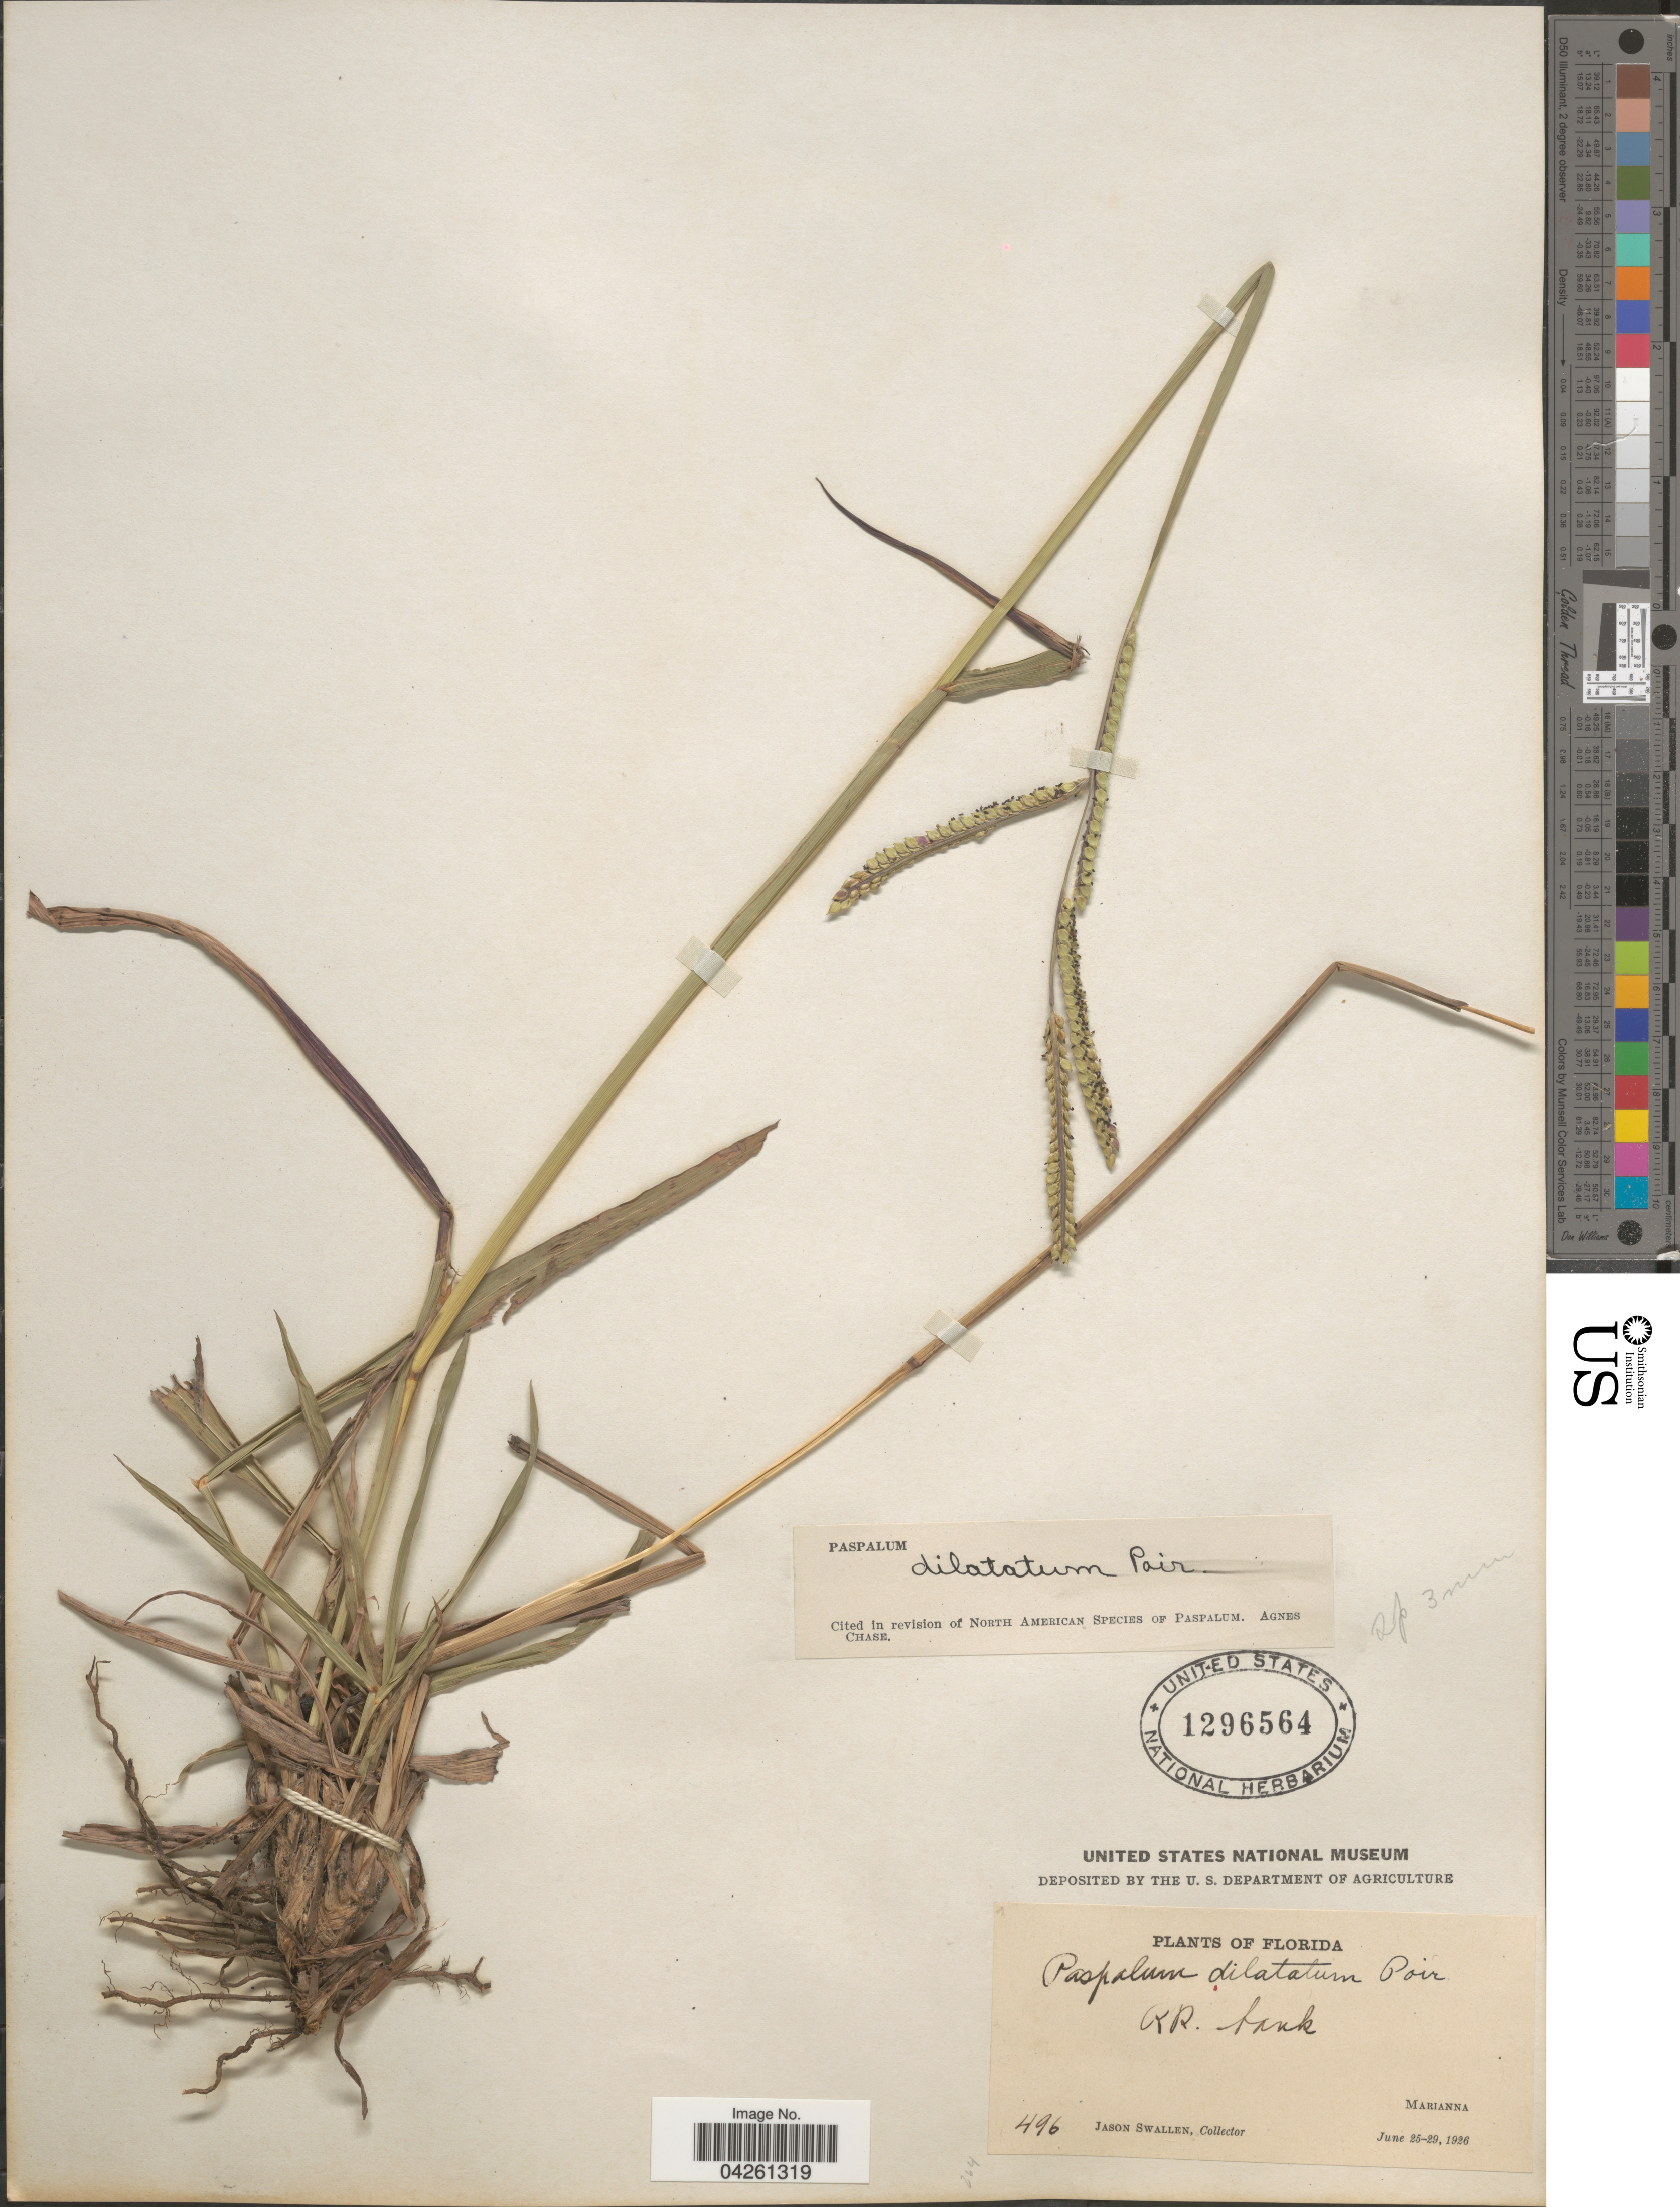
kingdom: Plantae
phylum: Tracheophyta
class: Liliopsida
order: Poales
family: Poaceae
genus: Paspalum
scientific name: Paspalum dilatatum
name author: Poir.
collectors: J. R. Swallen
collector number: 496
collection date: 1926-06-25/1926-06-29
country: United States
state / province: Florida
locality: RR. bank. Marianna.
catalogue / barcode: US 1296564